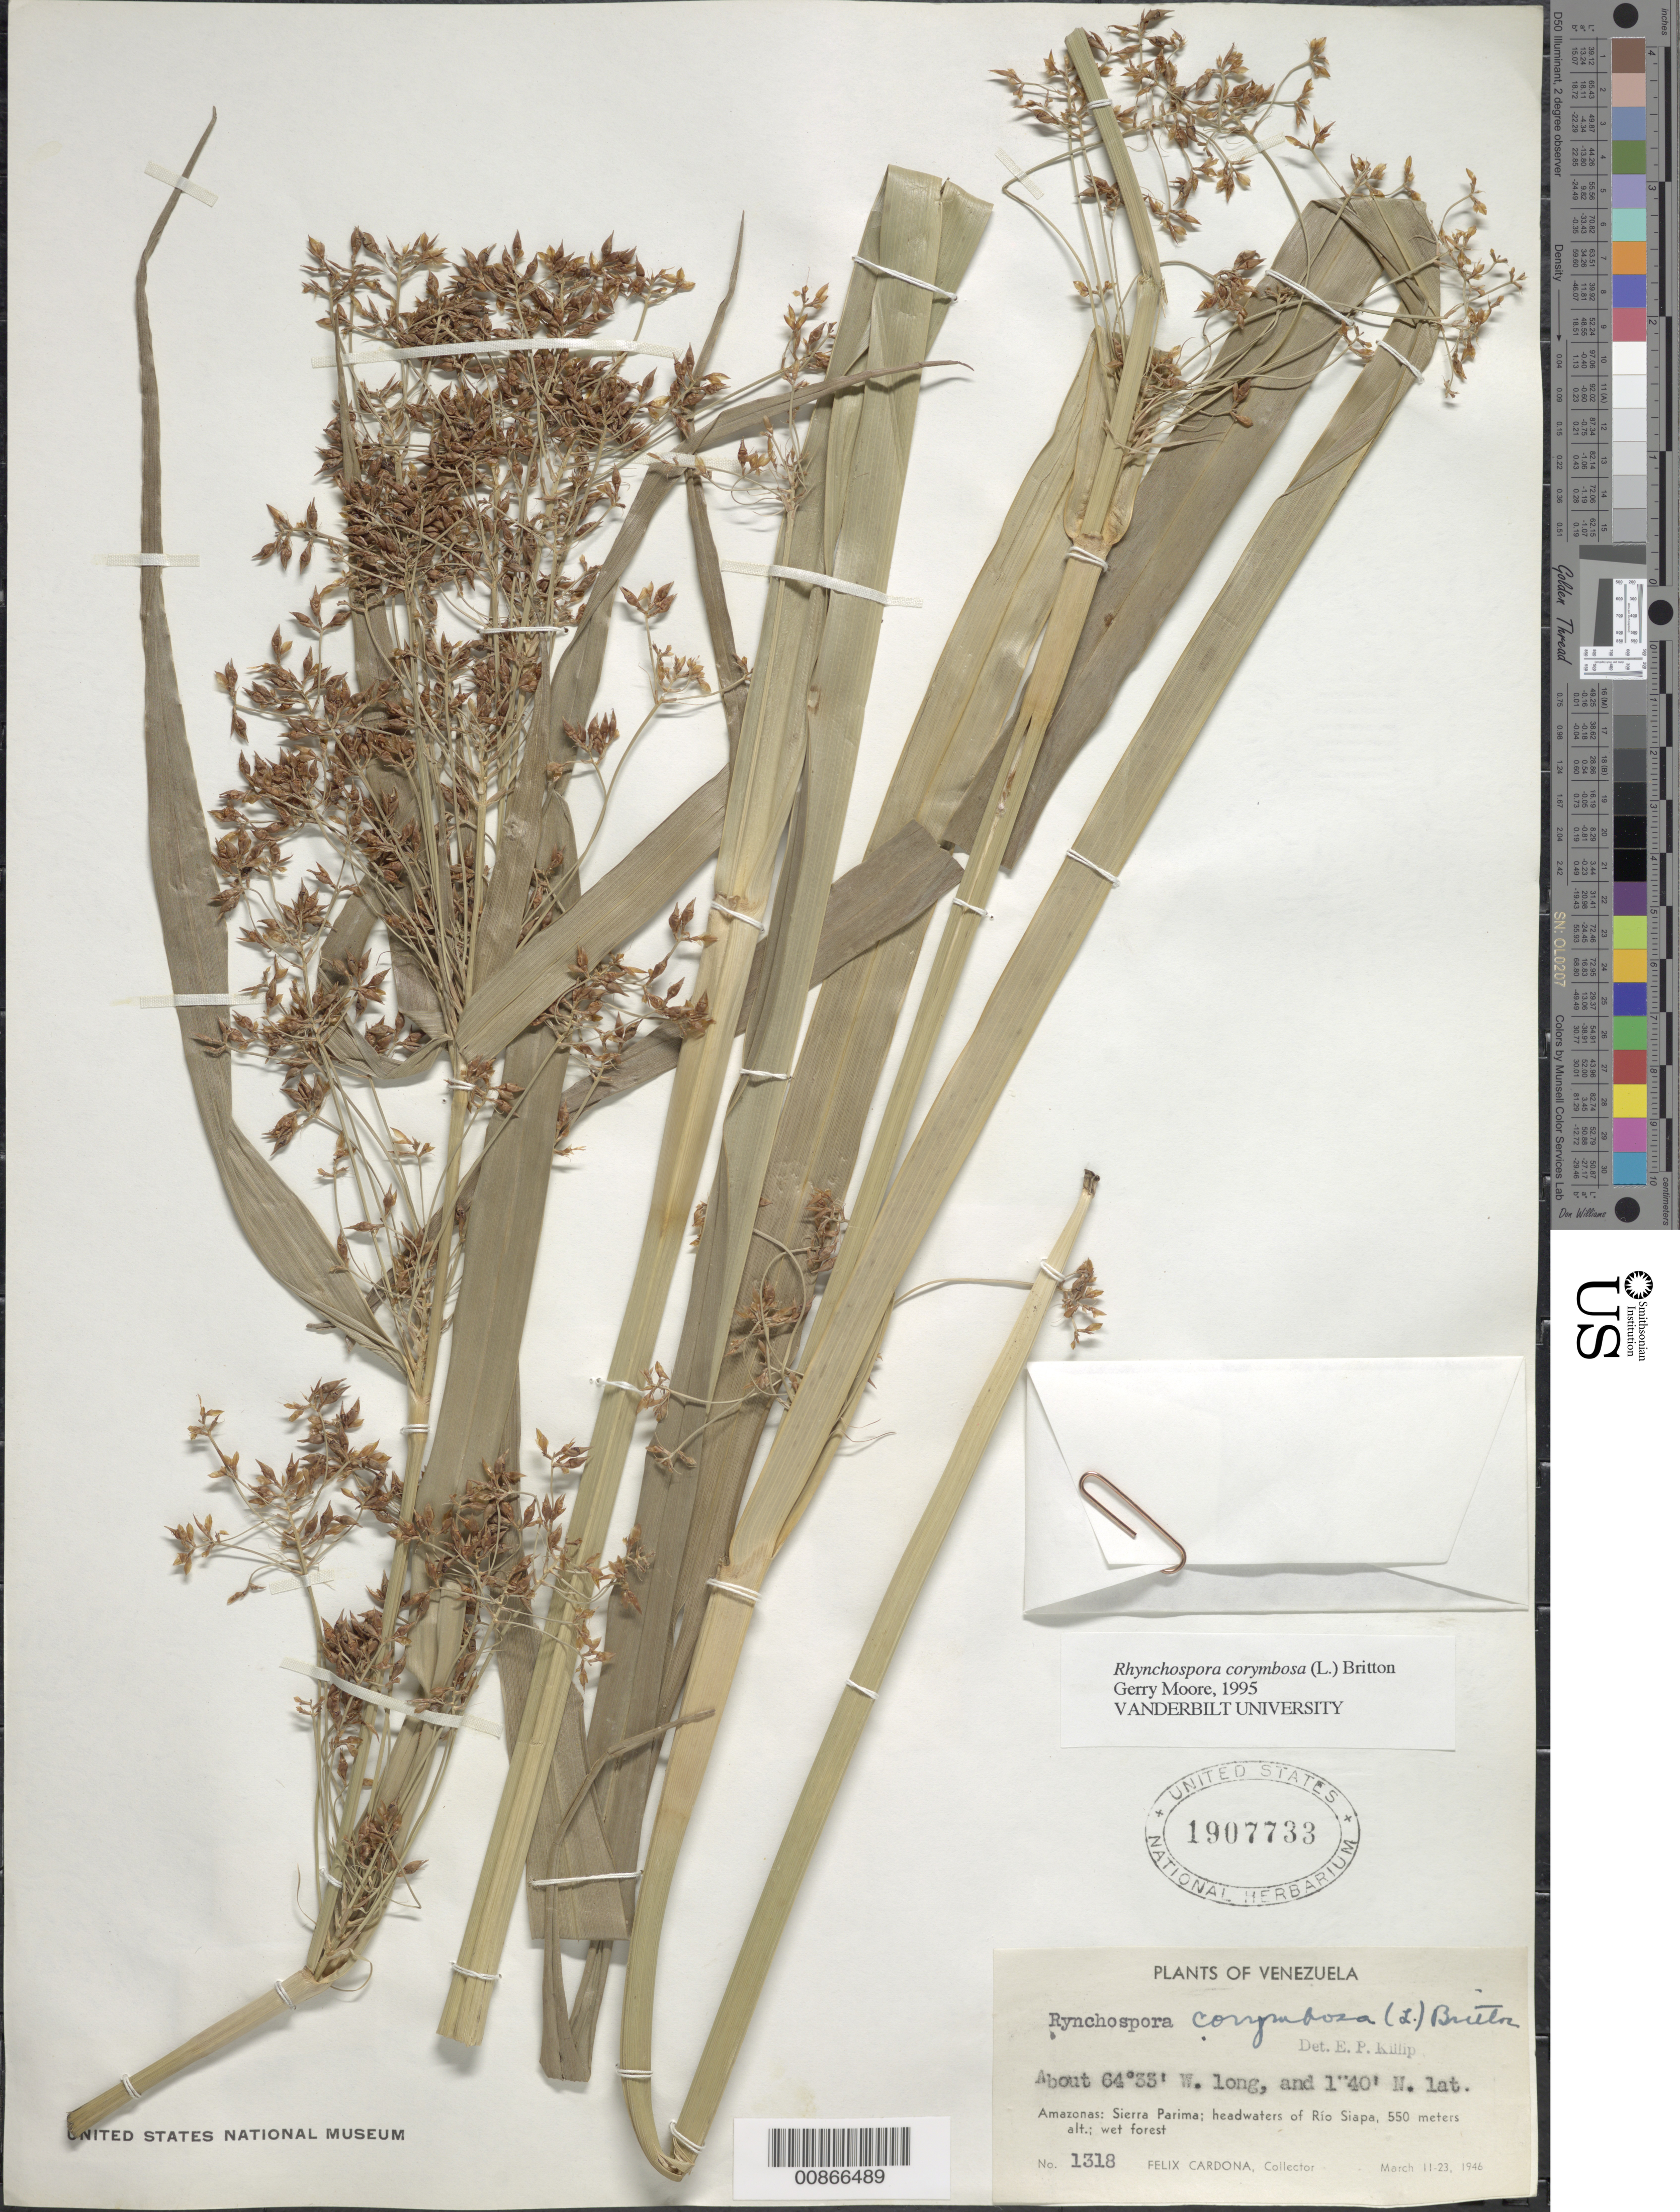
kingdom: Plantae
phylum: Tracheophyta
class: Liliopsida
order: Poales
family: Cyperaceae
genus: Rhynchospora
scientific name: Rhynchospora corymbosa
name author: (L.) Britton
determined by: Moore, G. T.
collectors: F. Cardona Puig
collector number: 1318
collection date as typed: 11-Mar-46 to 23-Mar-46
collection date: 1946-03-11/1946-03-23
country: Venezuela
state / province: Amazonas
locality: Sierra Parima, headwaters of Río Siapa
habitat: Wet forest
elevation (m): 550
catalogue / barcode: US 1907733